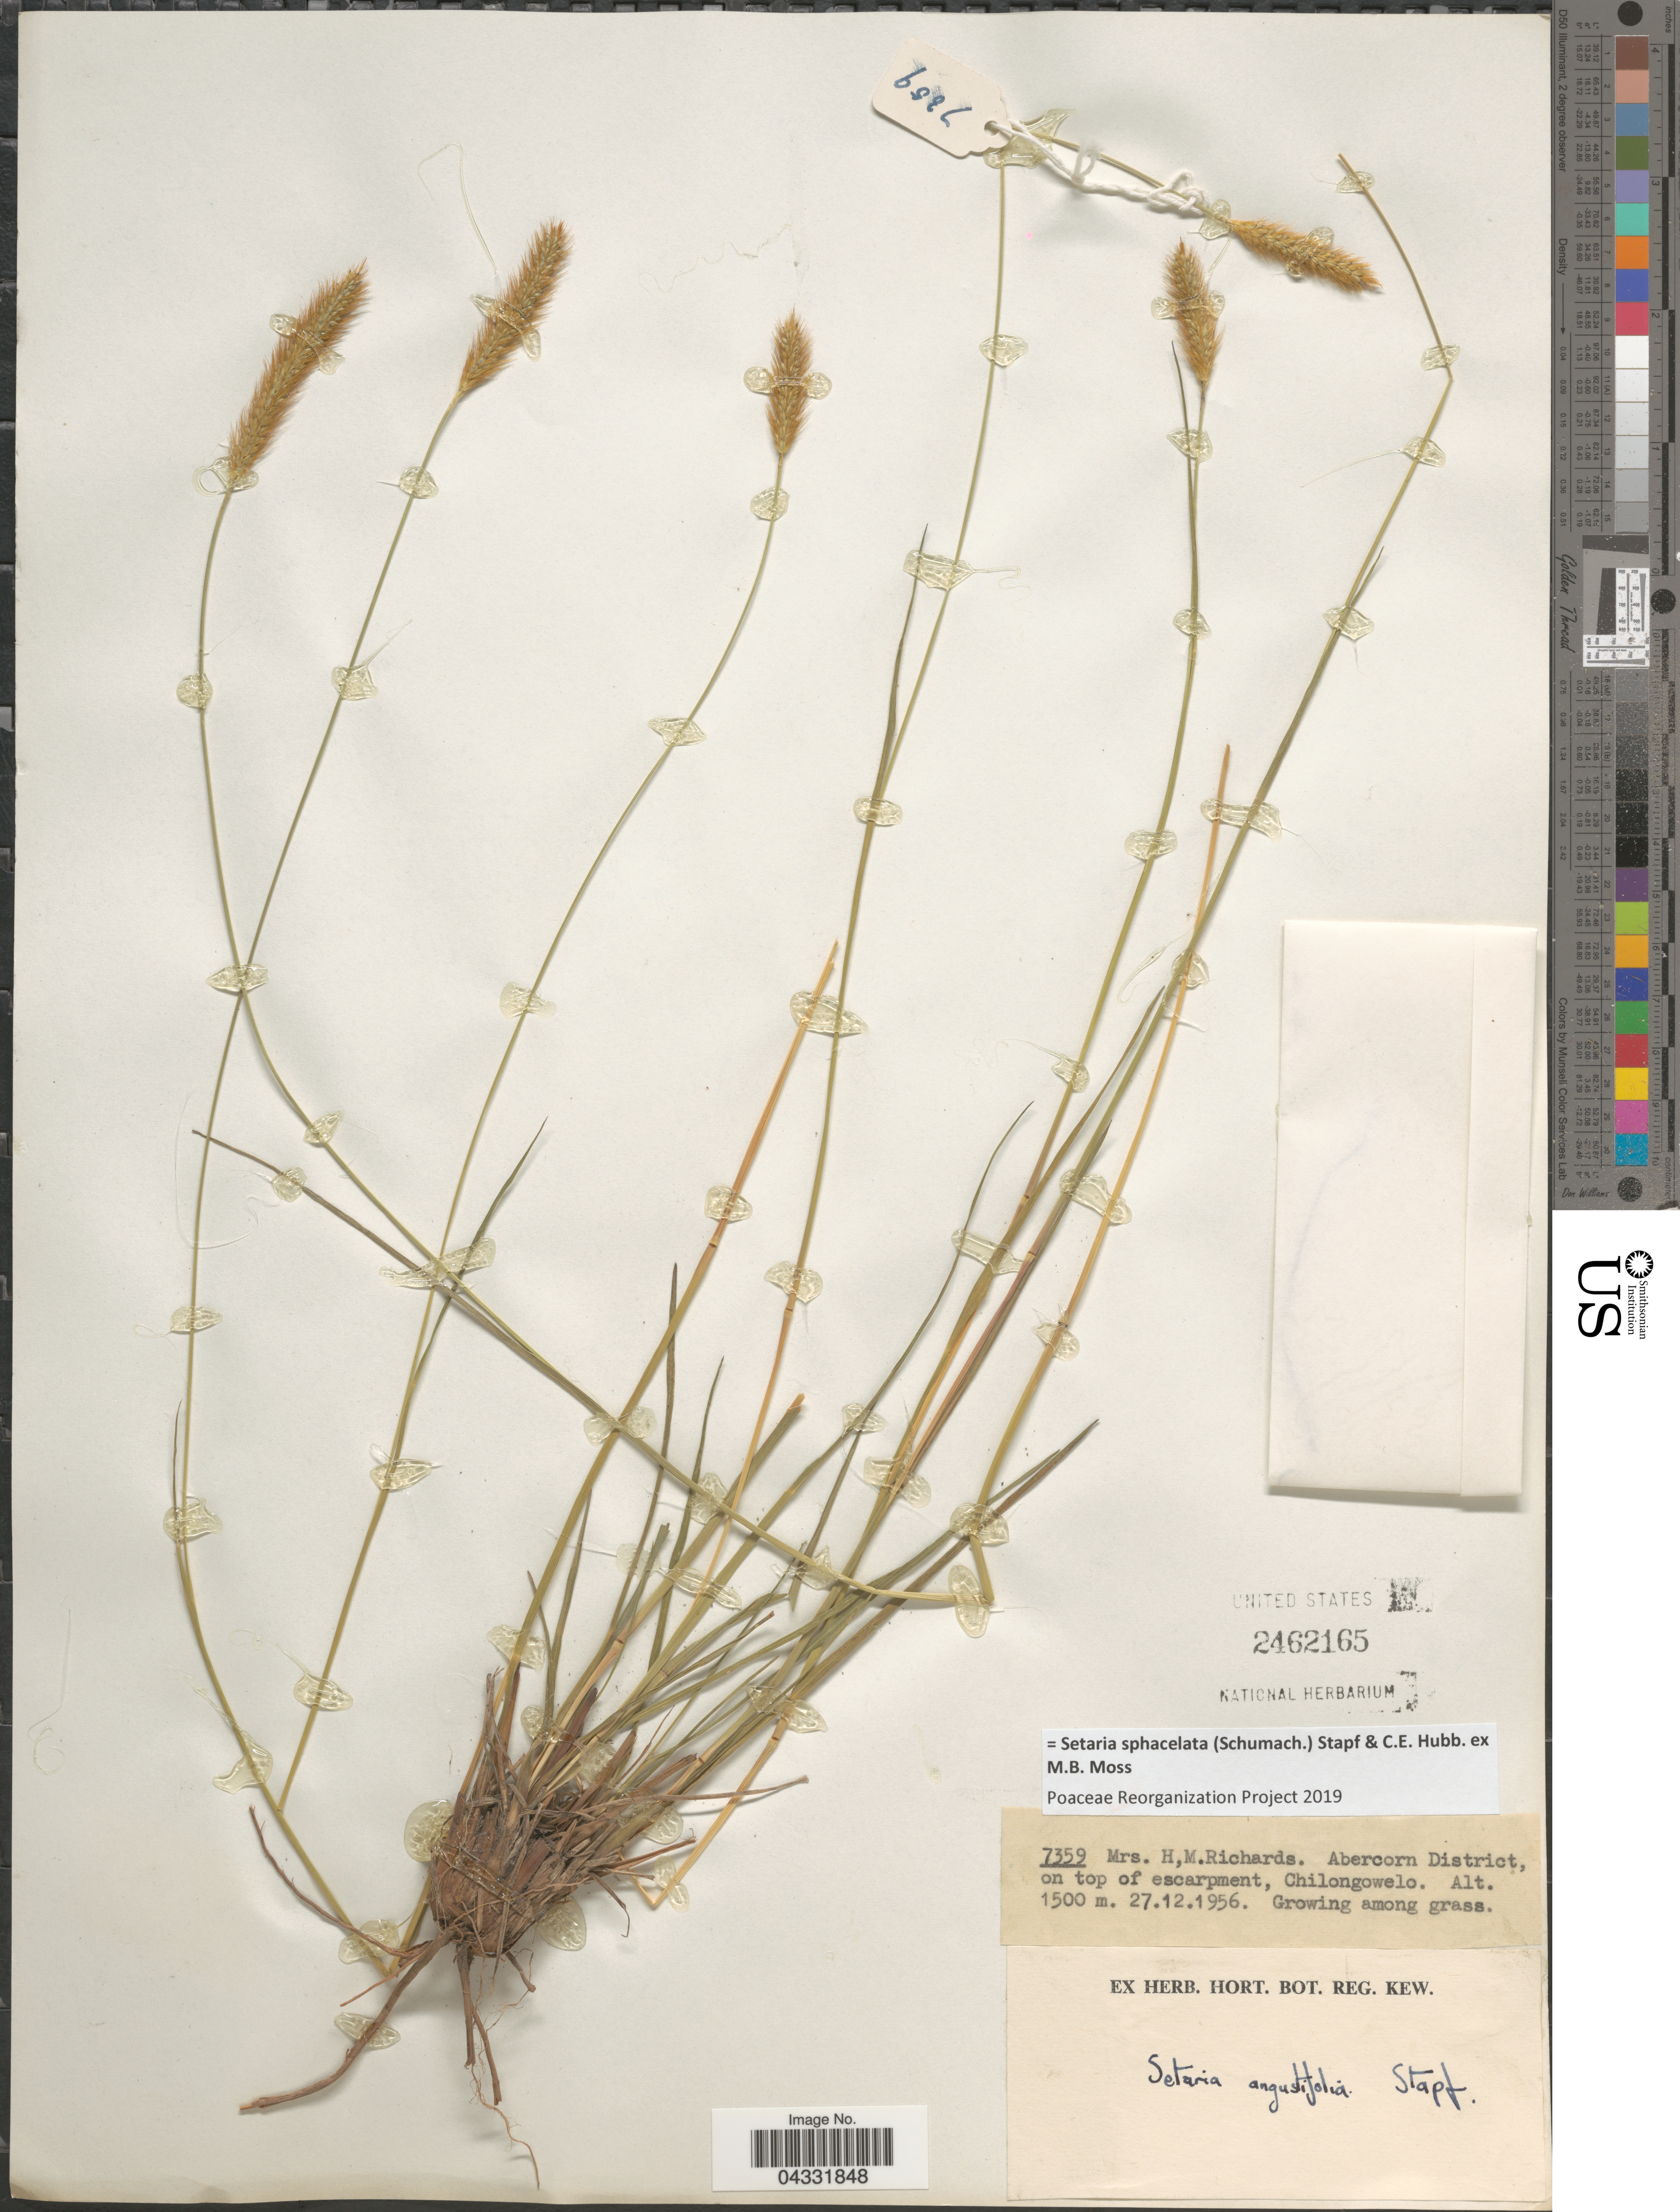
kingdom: Plantae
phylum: Tracheophyta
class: Liliopsida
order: Poales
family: Poaceae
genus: Setaria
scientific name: Setaria sphacelata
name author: (Schumach.) Stapf & Hubb. ex Moss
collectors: H. Richards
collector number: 7359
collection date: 1956-12-27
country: Zambia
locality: Abercorn District, on top of escarpment, Chilongowelo.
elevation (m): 1500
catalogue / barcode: US 2462165